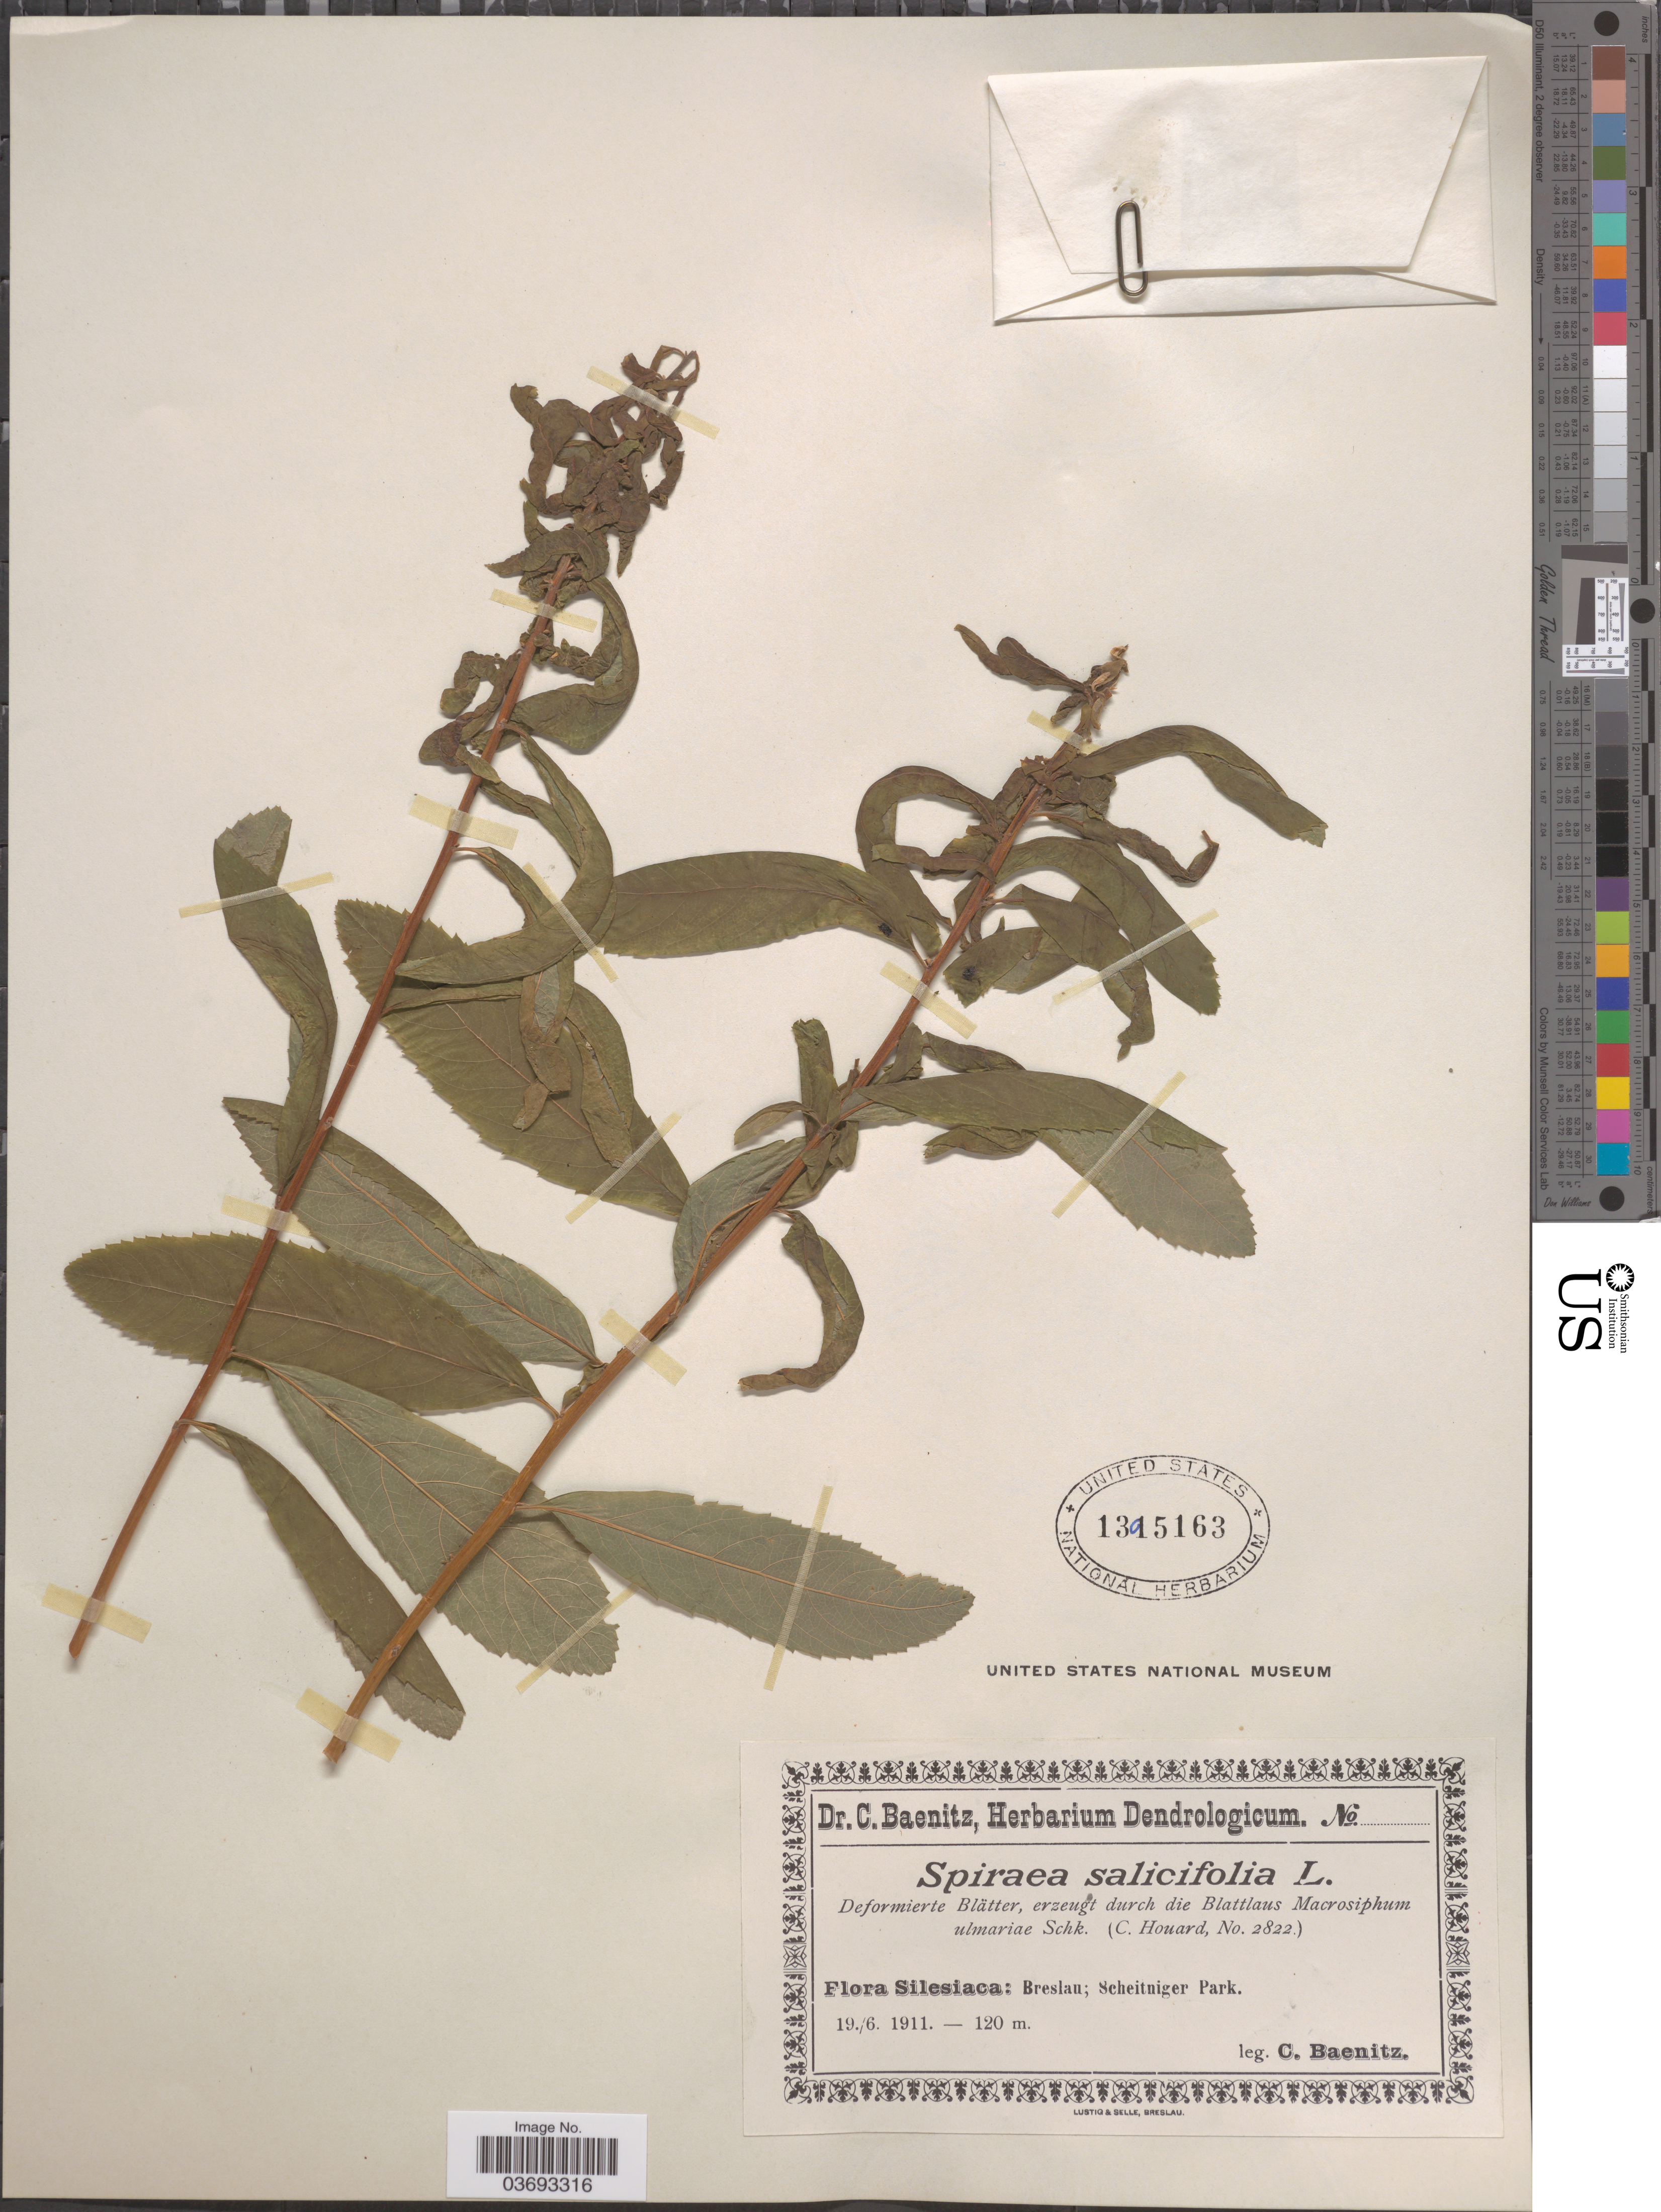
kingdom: Plantae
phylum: Tracheophyta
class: Magnoliopsida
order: Rosales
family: Rosaceae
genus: Spiraea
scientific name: Spiraea salicifolia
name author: L.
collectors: C. G. Baenitz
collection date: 1911-06-19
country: Poland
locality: Silesiaca: Breslau; Scheitniger Park.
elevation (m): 120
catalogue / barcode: US 1395163